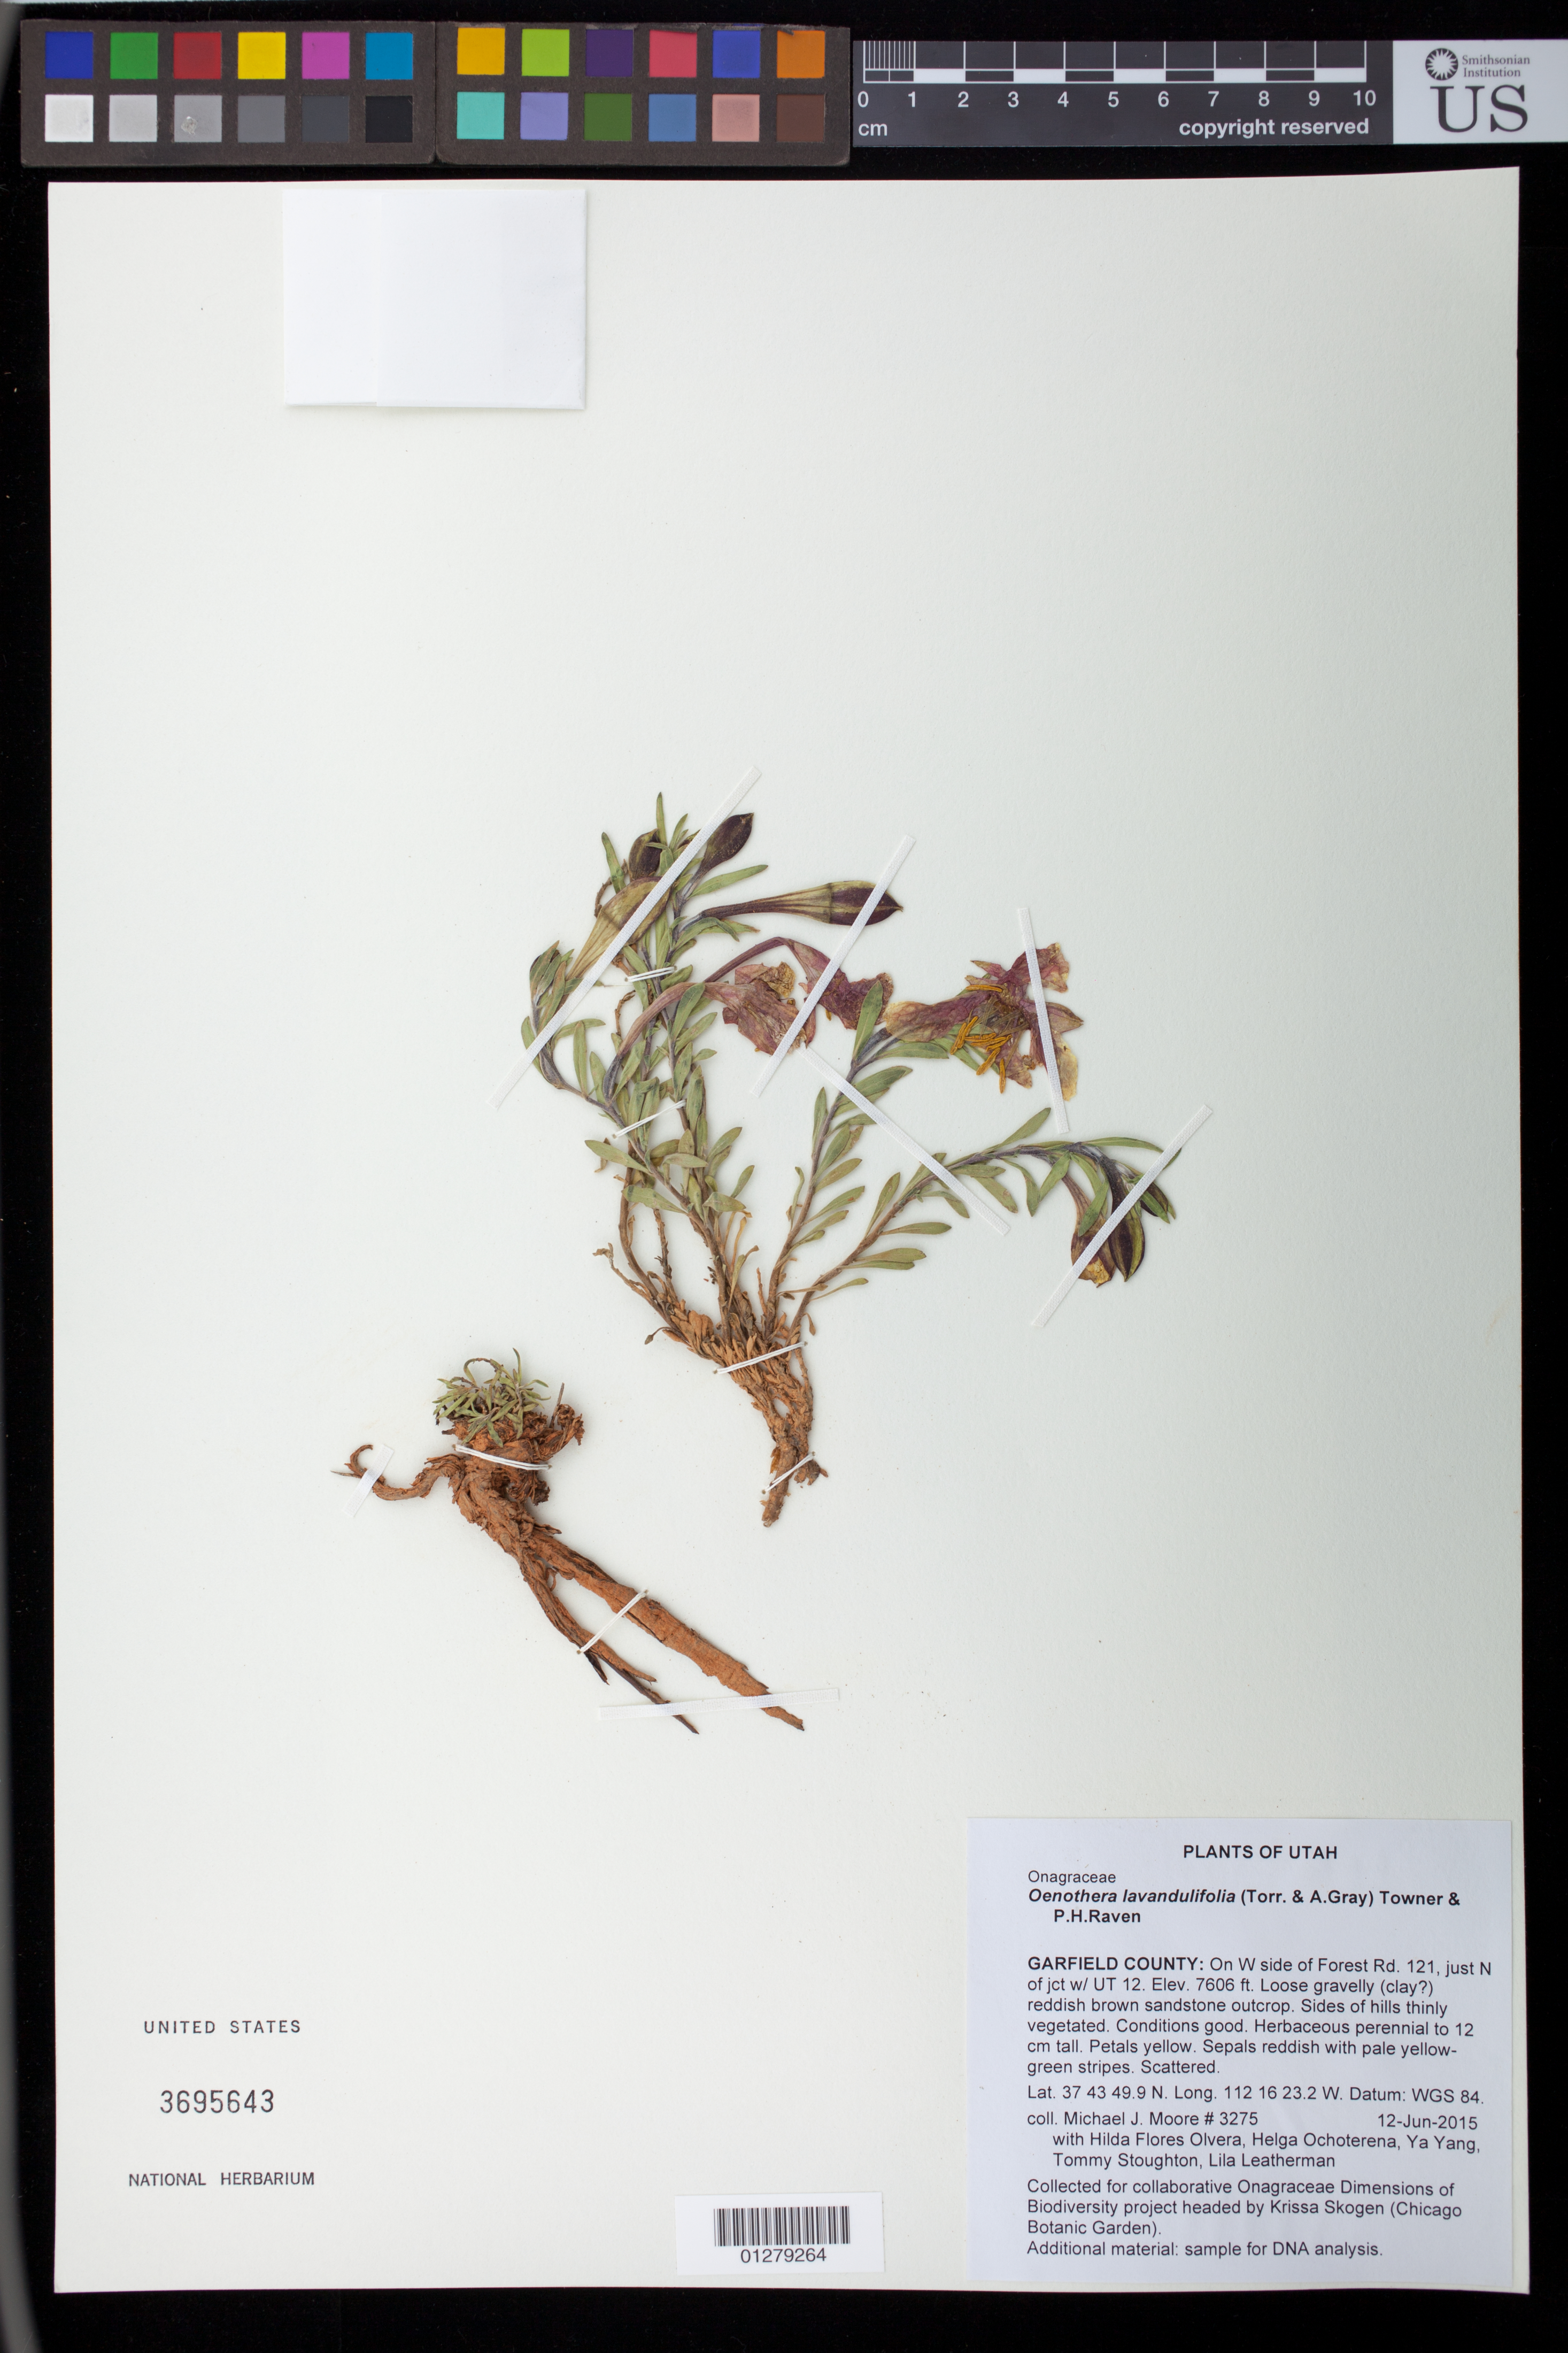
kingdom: Plantae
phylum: Tracheophyta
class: Magnoliopsida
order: Myrtales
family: Onagraceae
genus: Oenothera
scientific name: Oenothera lavandulifolia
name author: Torr. & A. Gray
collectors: M. J. Moore, H. Flores Olvera, H. Ochoterena-B., Y. Yang, T. Stoughton & L. Leatherman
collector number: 3275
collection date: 2015-06-12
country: United States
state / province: Utah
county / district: Garfield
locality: On W side of Forest Rd. 121, just N of jct w/ UT 12.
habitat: Loose gravelly (clay?) reddish brown sandstone outcrop. Sides of hills thinly vegetated. Conditions good.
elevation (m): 2318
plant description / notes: Collected for collaborative Onagraceae Dimensions of Biodiversity project headed by Krissa Skogen (Chicago Botanic Garden).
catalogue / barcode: US 3695643